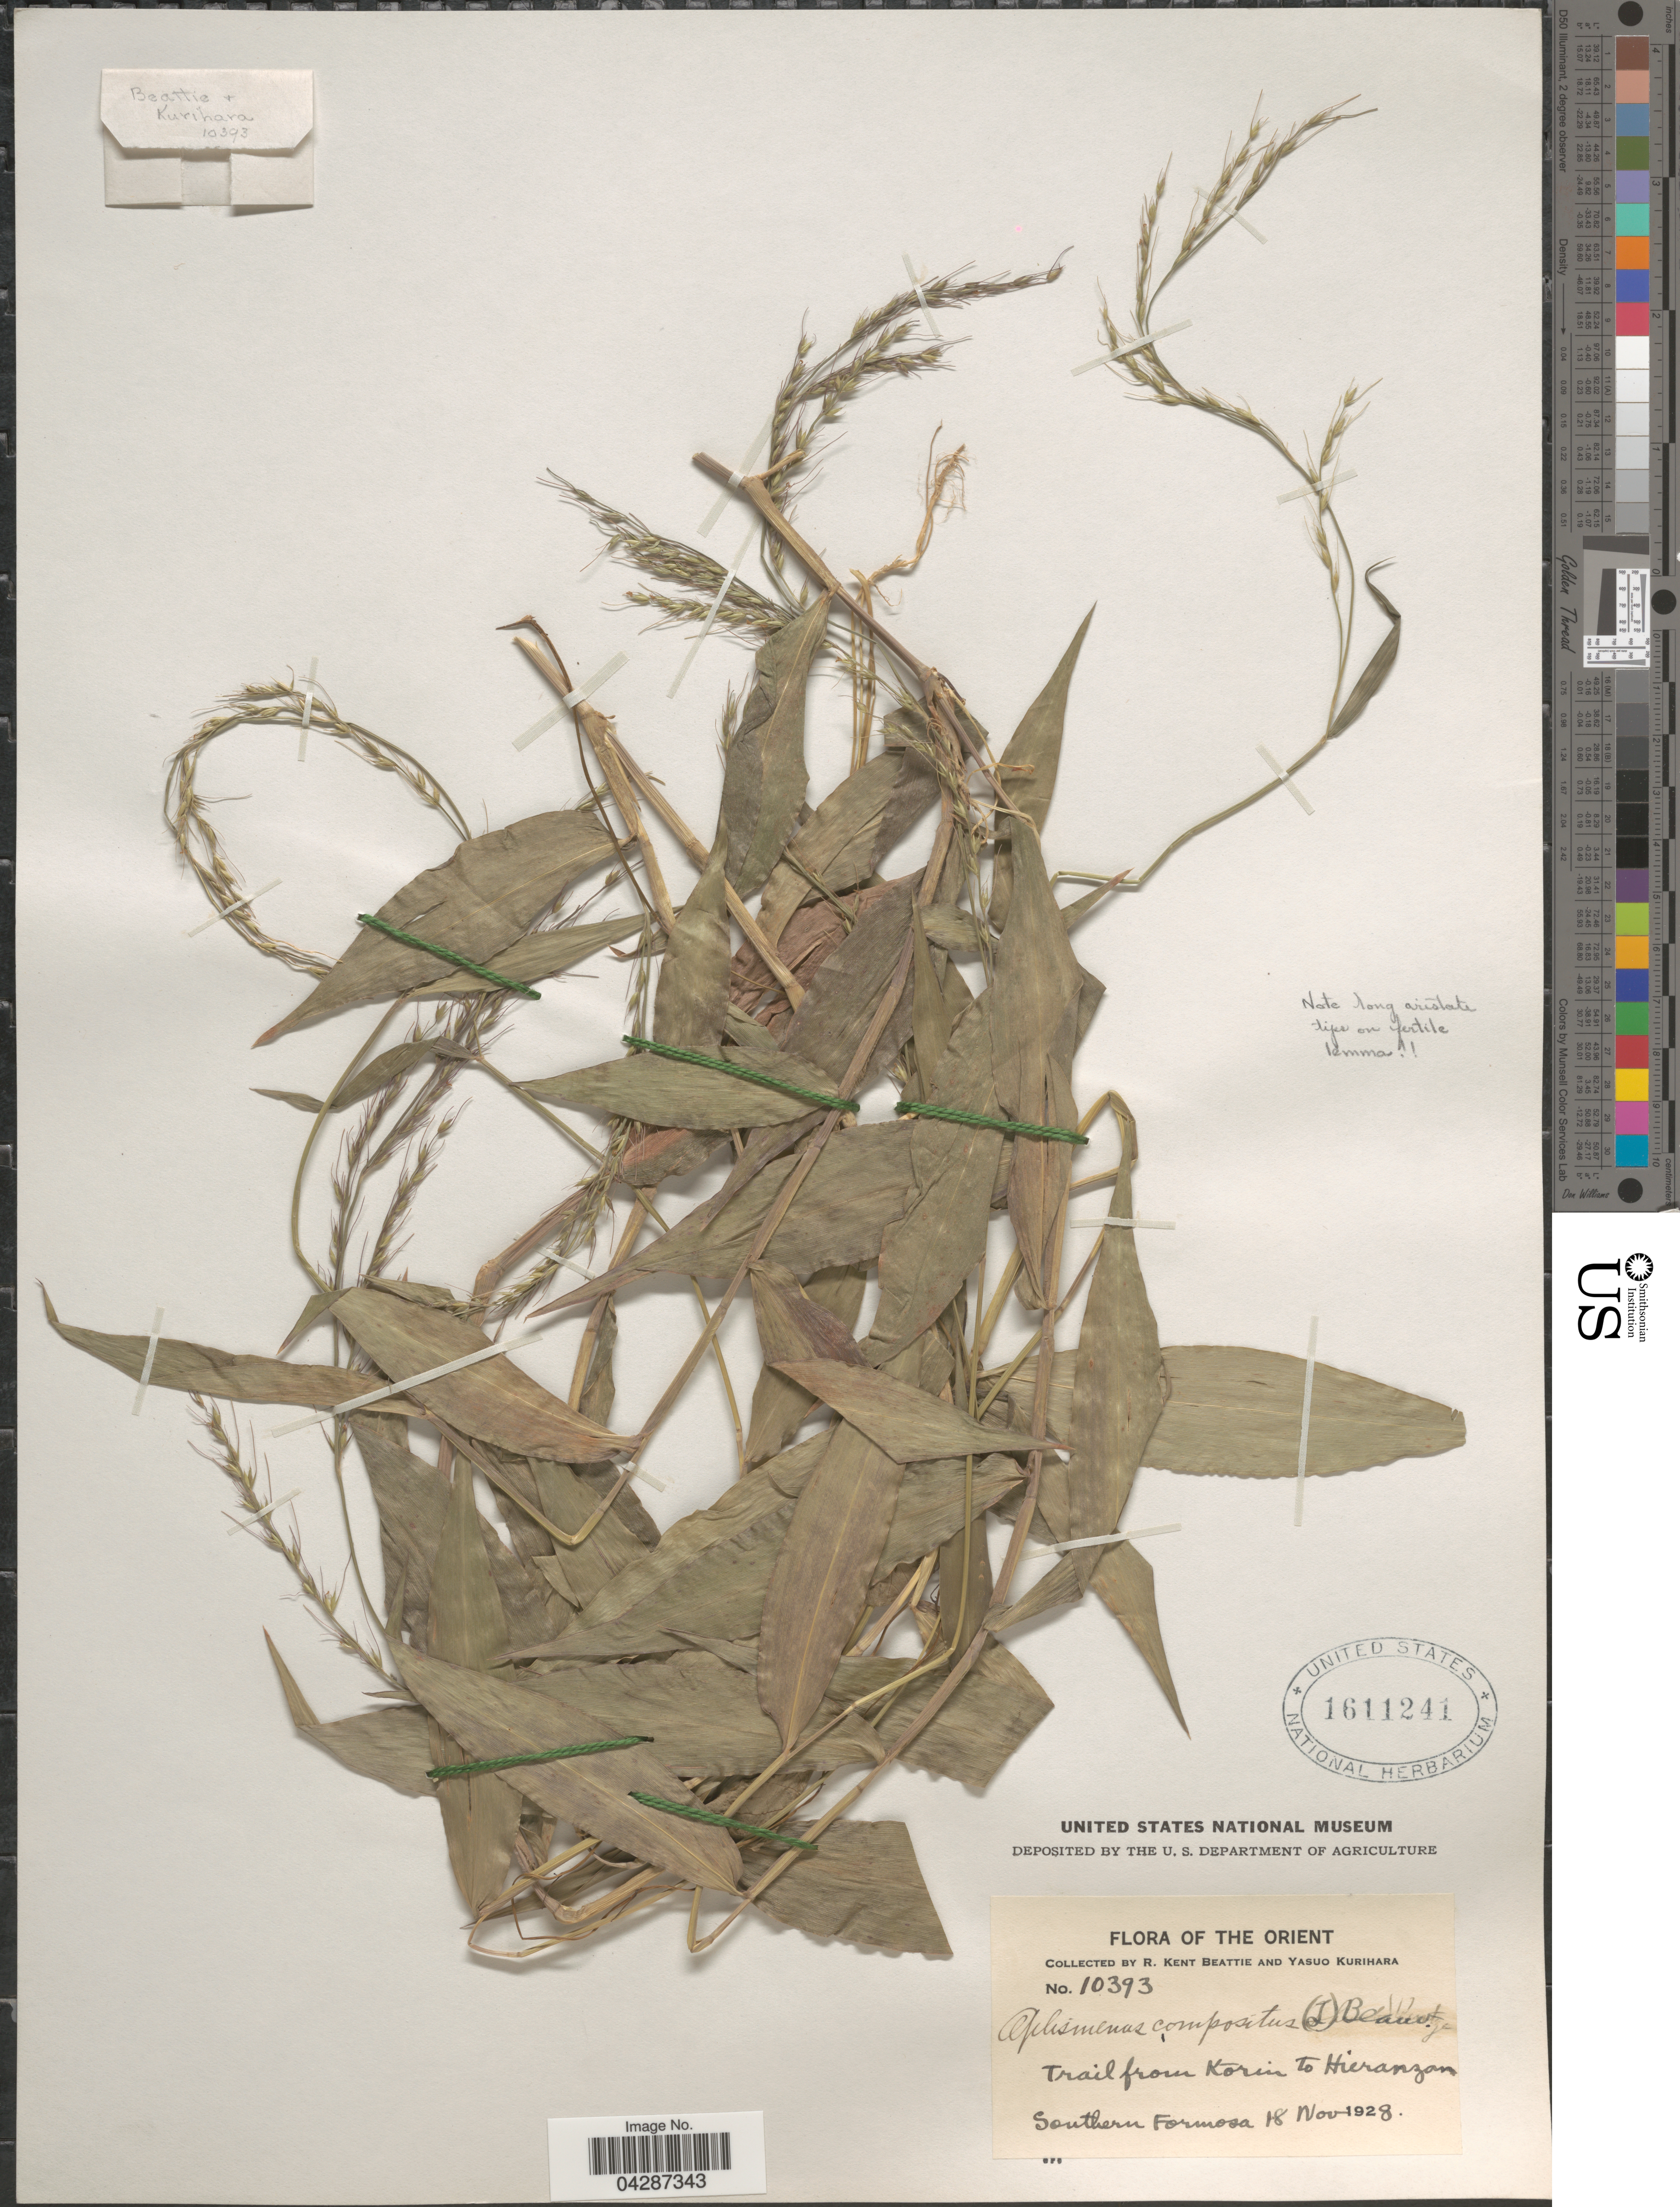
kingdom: Plantae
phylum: Tracheophyta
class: Liliopsida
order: Poales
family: Poaceae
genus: Oplismenus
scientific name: Oplismenus compositus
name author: (L.) P. Beauv.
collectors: R. K. Beattie & Y. Kurihara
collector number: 10393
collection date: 1928-11-18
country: Taiwan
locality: The Orient. Trail from Korin to Hieranzan. Southern Formosa.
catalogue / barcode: US 1611241